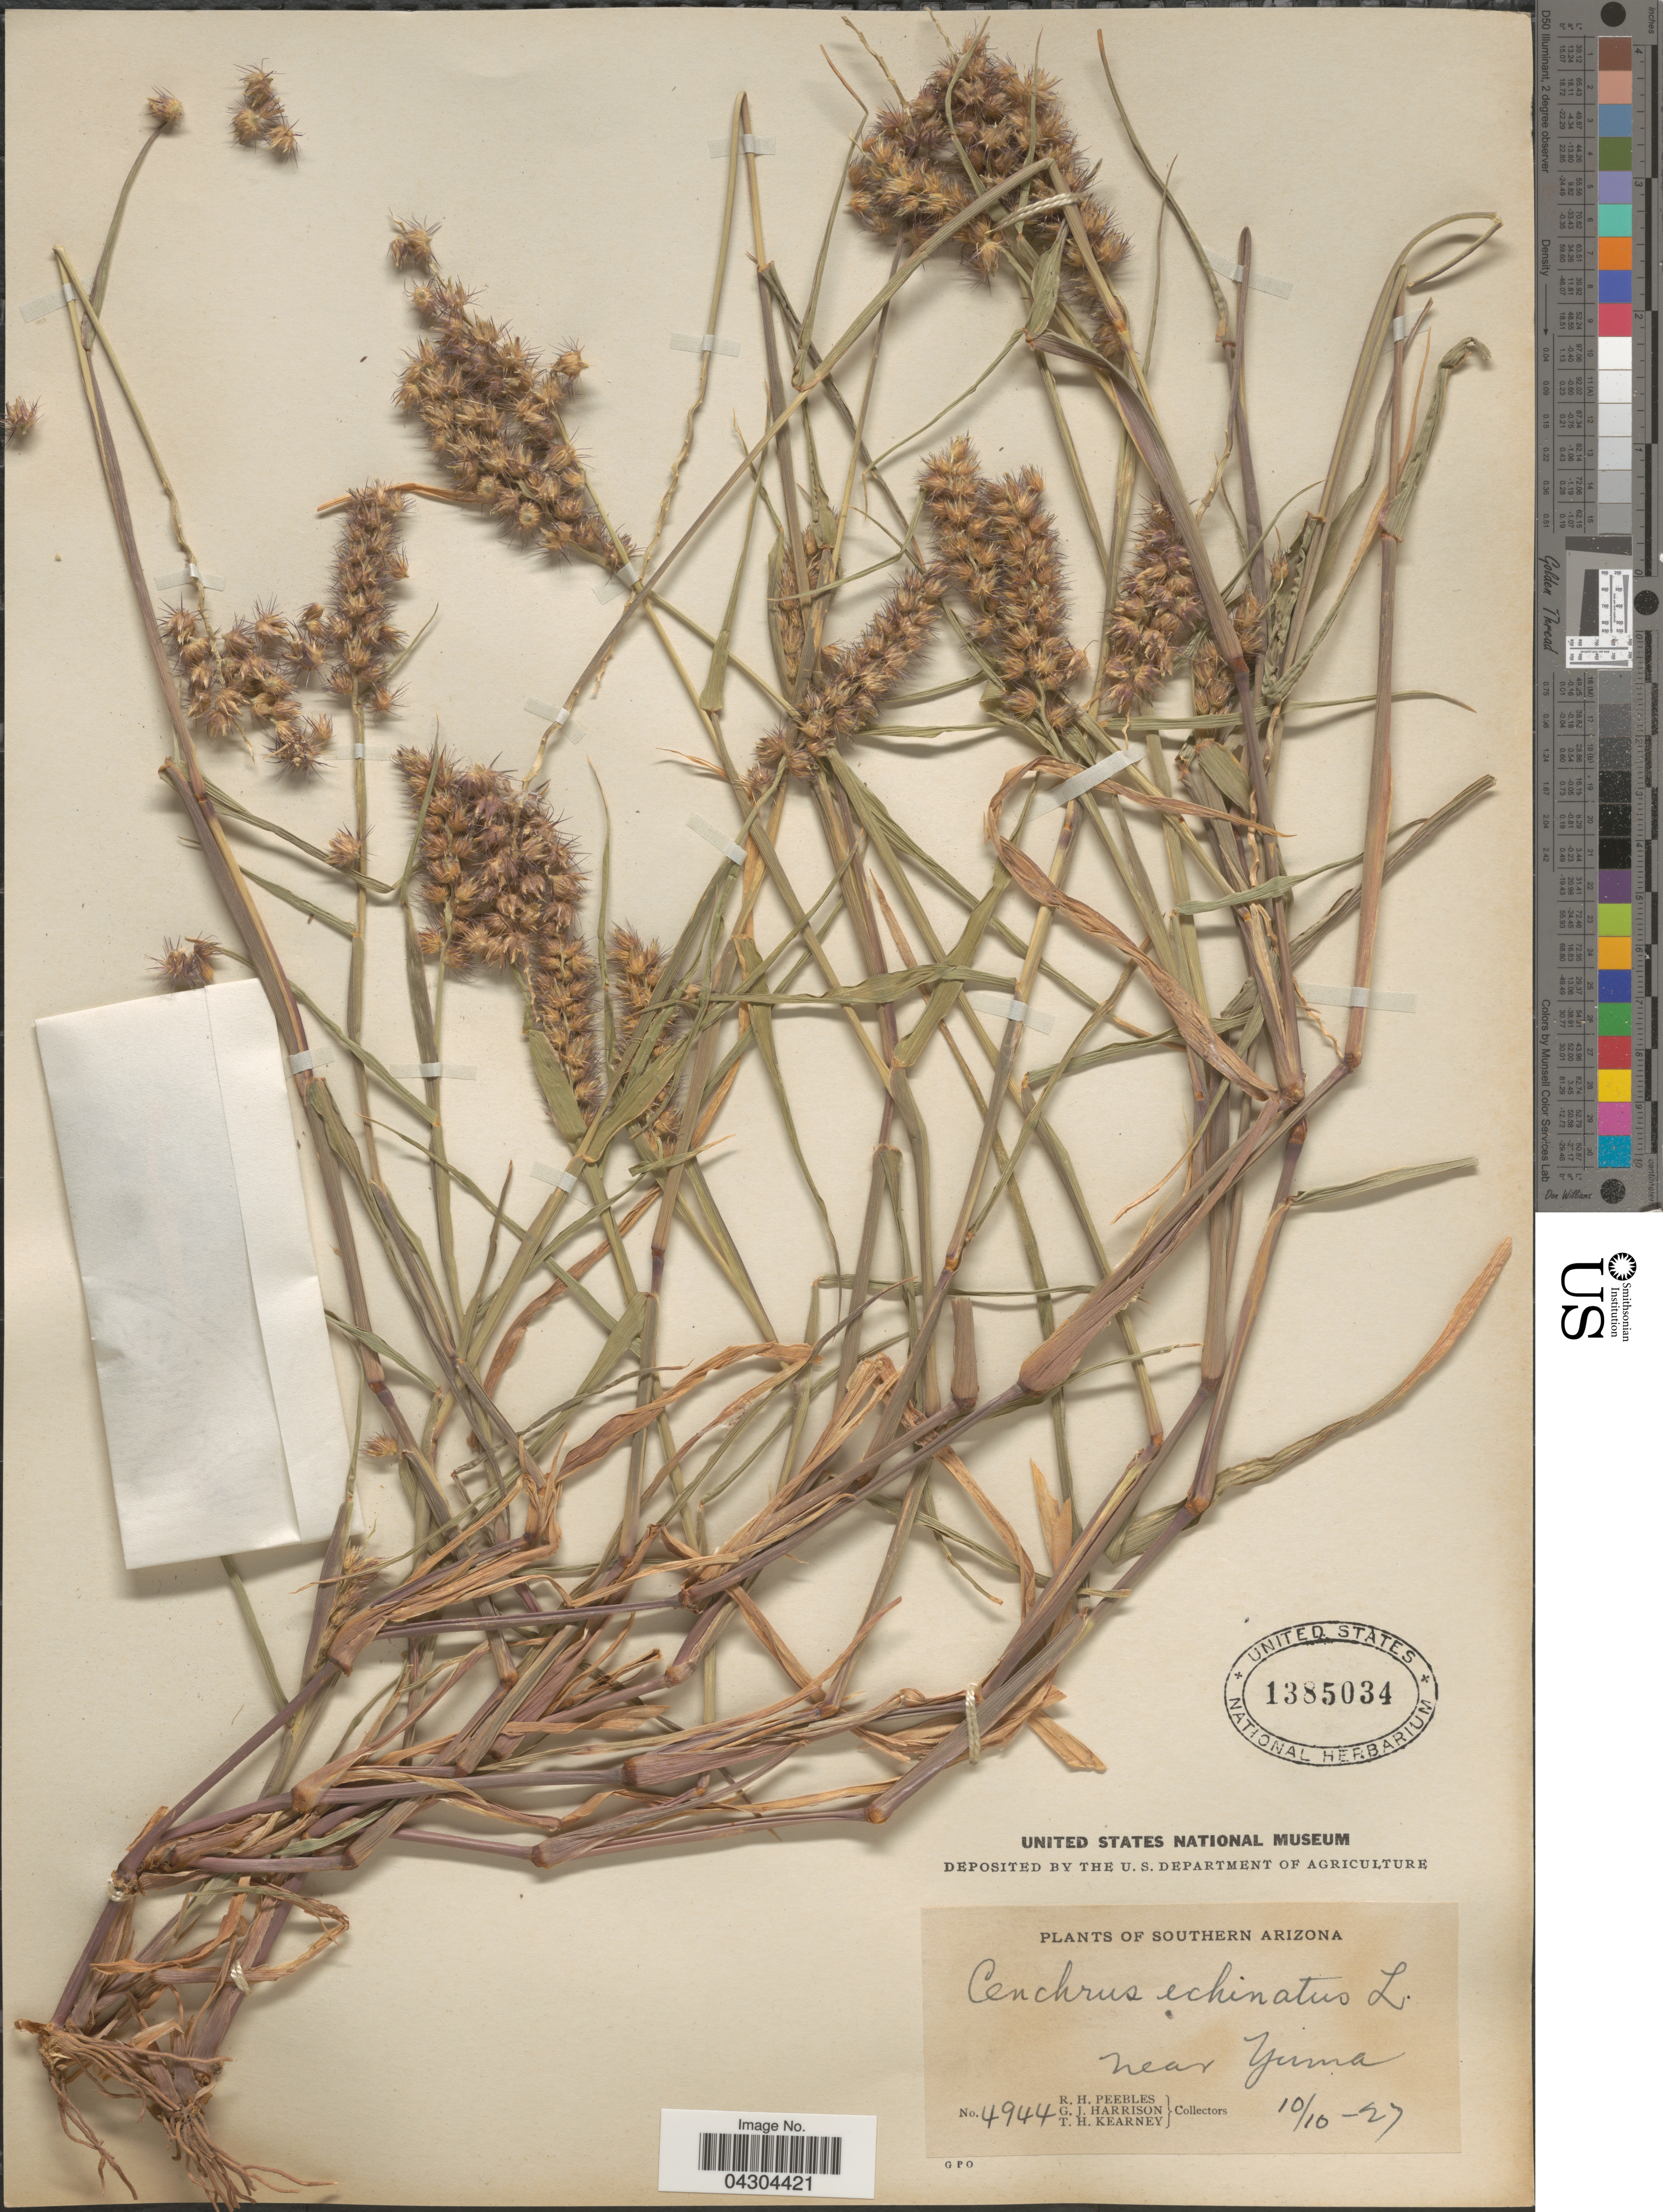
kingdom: Plantae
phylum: Tracheophyta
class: Liliopsida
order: Poales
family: Poaceae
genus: Cenchrus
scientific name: Cenchrus echinatus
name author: L.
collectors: R. H. Peebles, G. J. Harrison & T. H. Kearney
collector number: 4944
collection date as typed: Transcribed d/m/y: 10/10/27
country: United States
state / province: Arizona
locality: Southern Arizona. Near Yuma.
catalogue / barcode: US 1385034